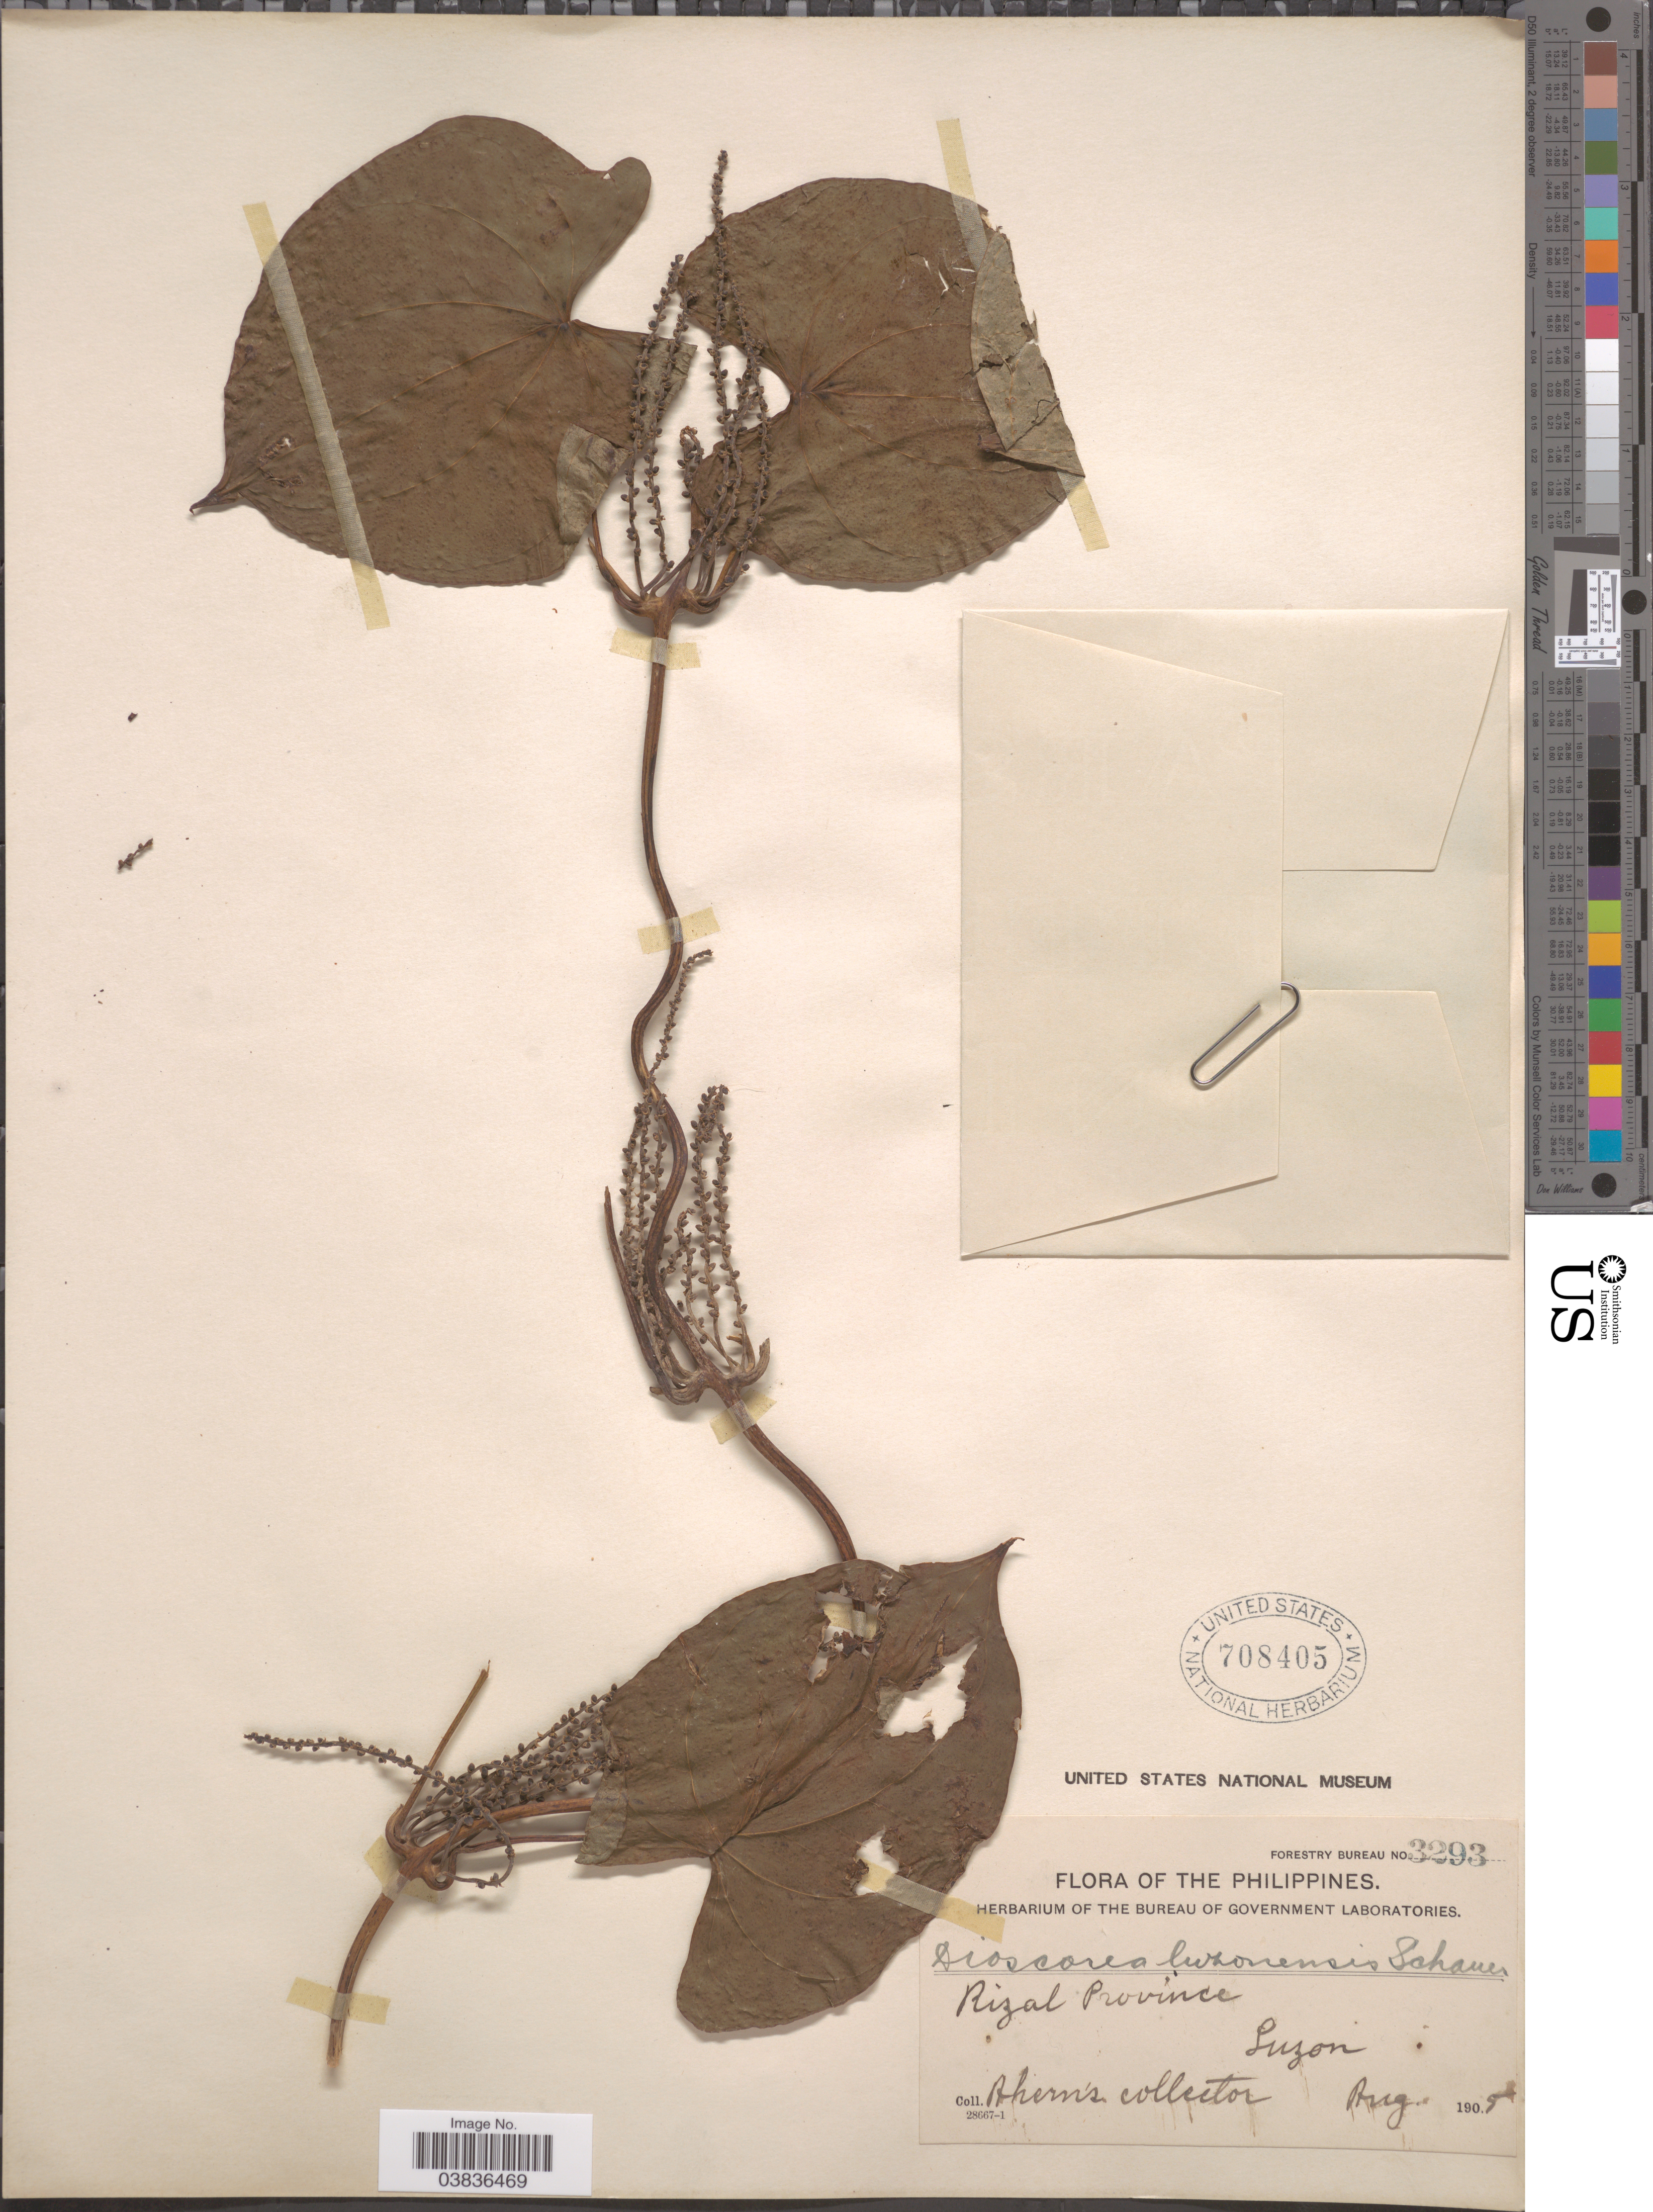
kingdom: Plantae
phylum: Tracheophyta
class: Liliopsida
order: Dioscoreales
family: Dioscoreaceae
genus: Dioscorea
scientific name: Dioscorea luzonensis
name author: Schauer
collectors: Ahern's collector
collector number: Forestry Bureau 3293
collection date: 1905-08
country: Philippines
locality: Rizal Province, Luzon.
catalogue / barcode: US 708405